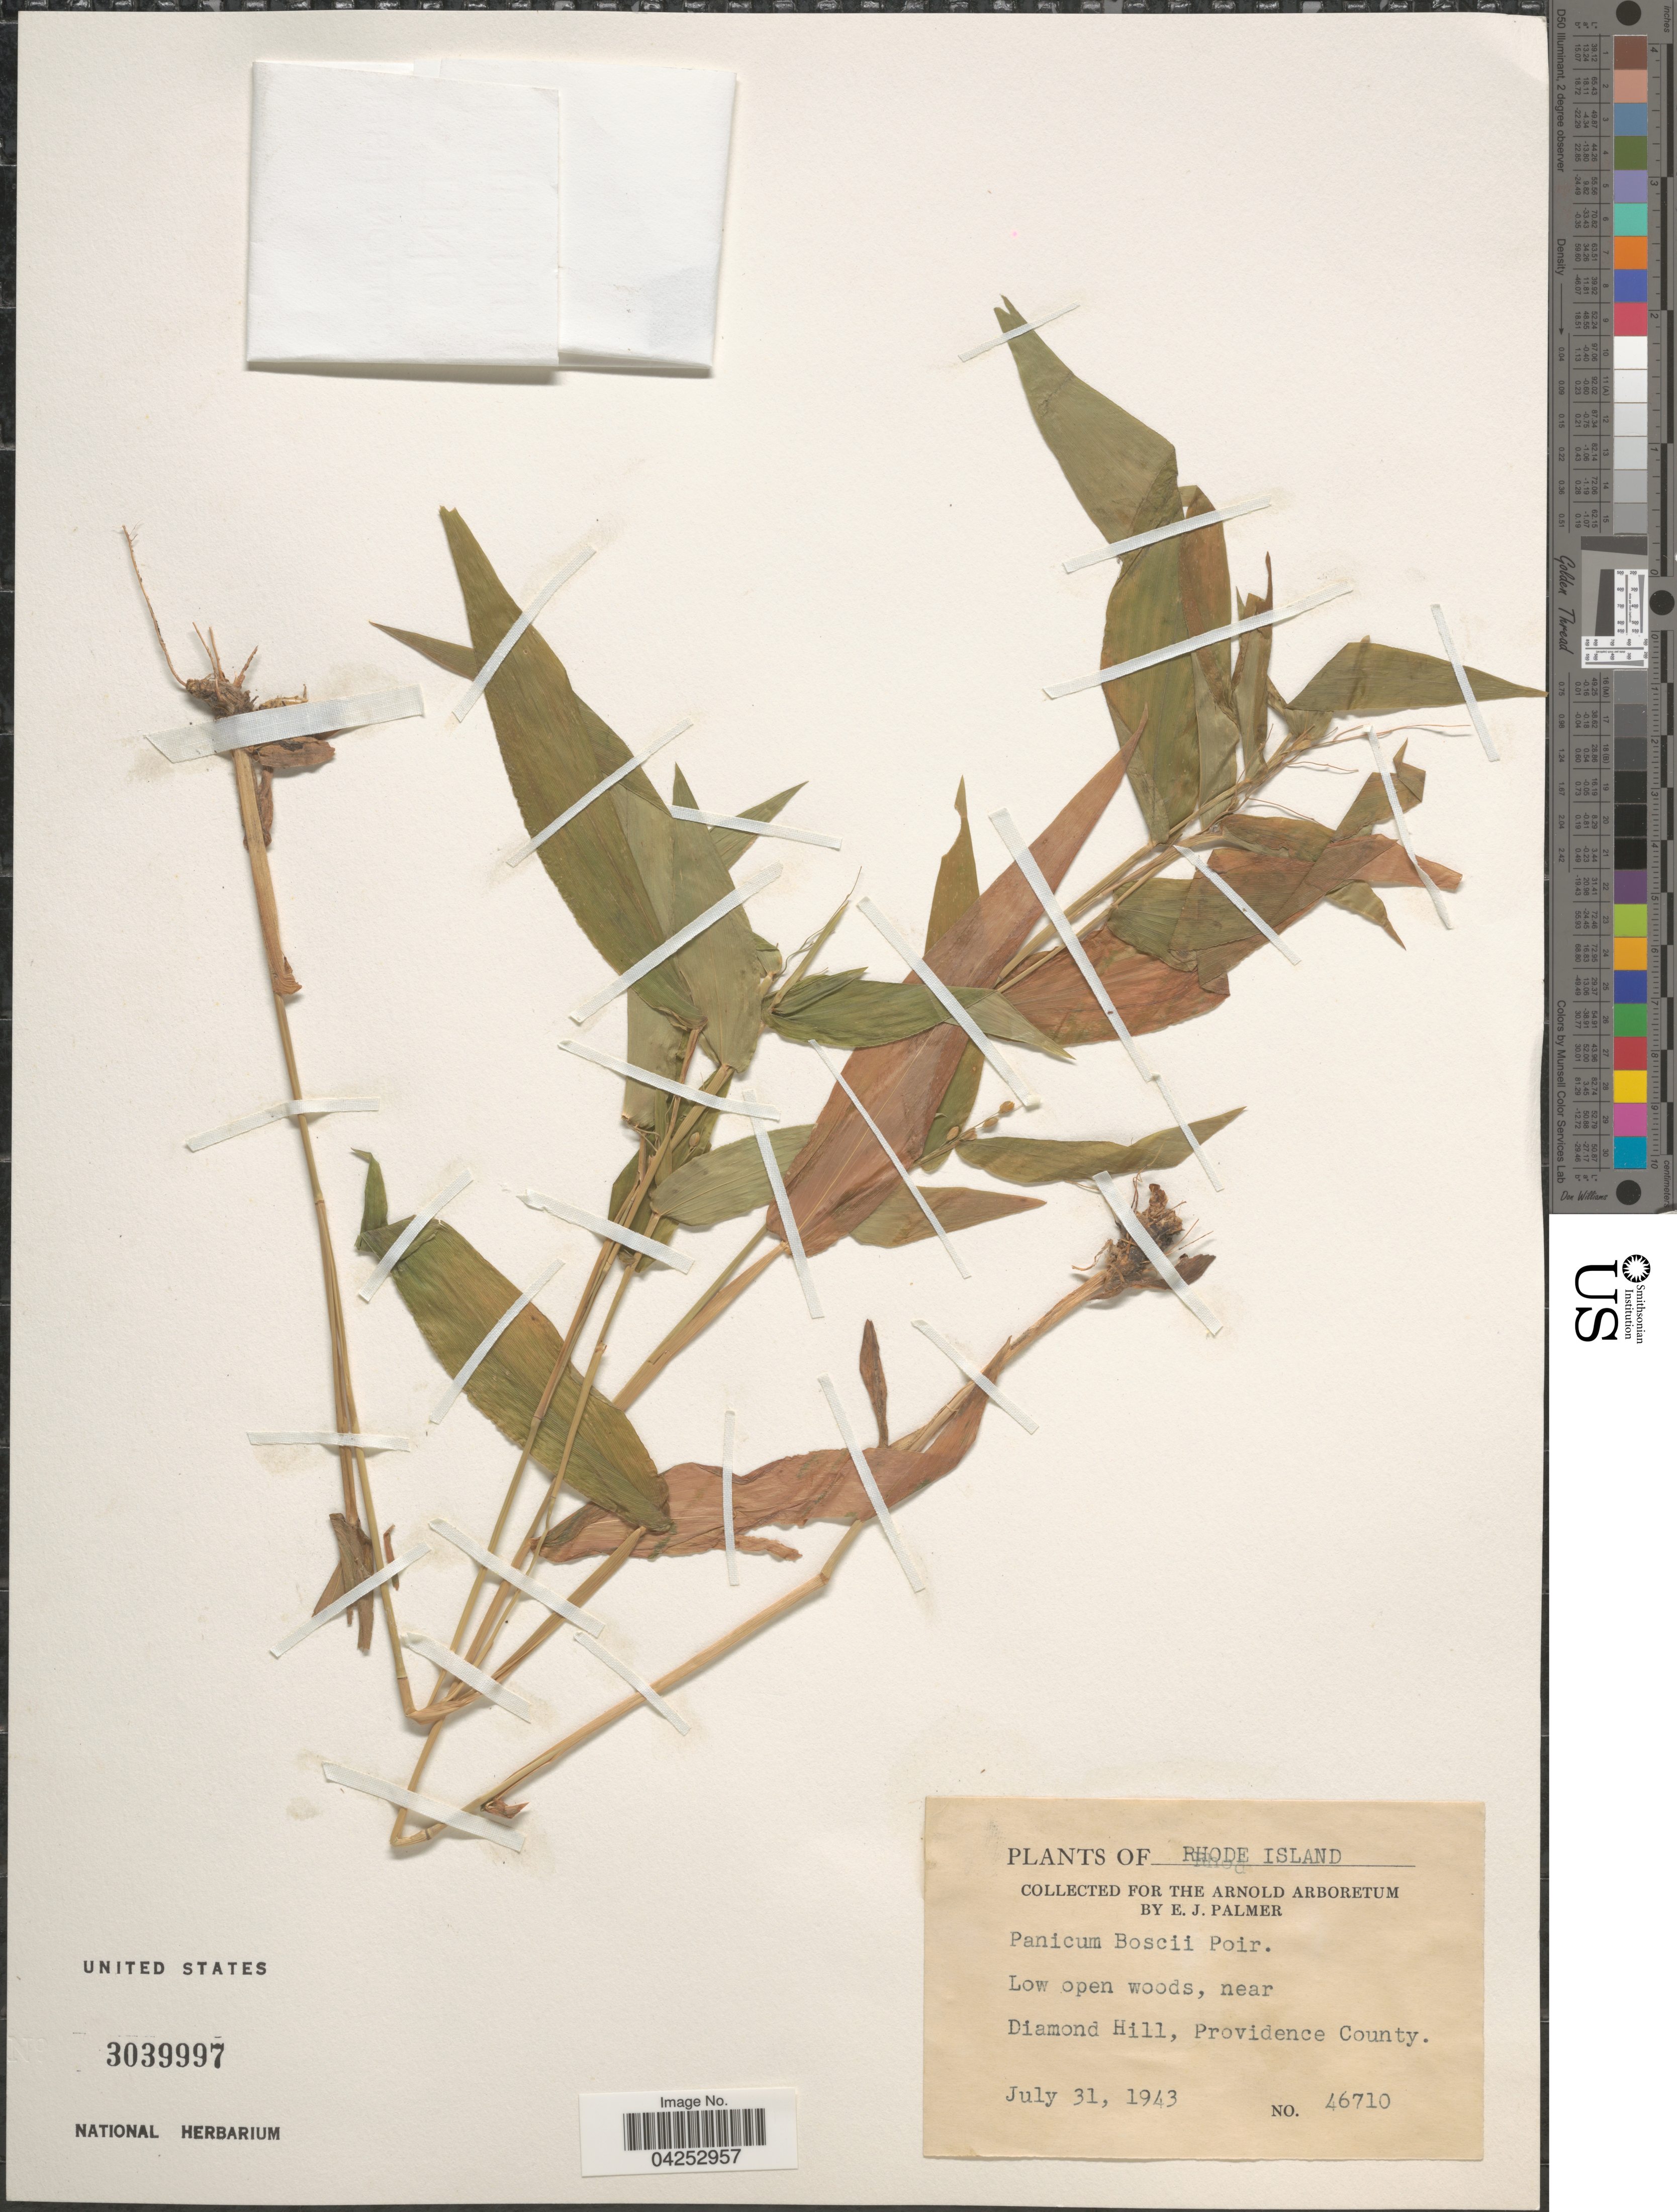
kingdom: Plantae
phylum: Tracheophyta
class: Liliopsida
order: Poales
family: Poaceae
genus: Dichanthelium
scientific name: Dichanthelium boscii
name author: (Poir.) Gould & C.A. Clark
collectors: E. J. Palmer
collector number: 46710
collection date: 1943-07-31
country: United States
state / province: Rhode Island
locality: Low open woods, near Diamond Hill, Providence County.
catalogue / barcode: US 3039997